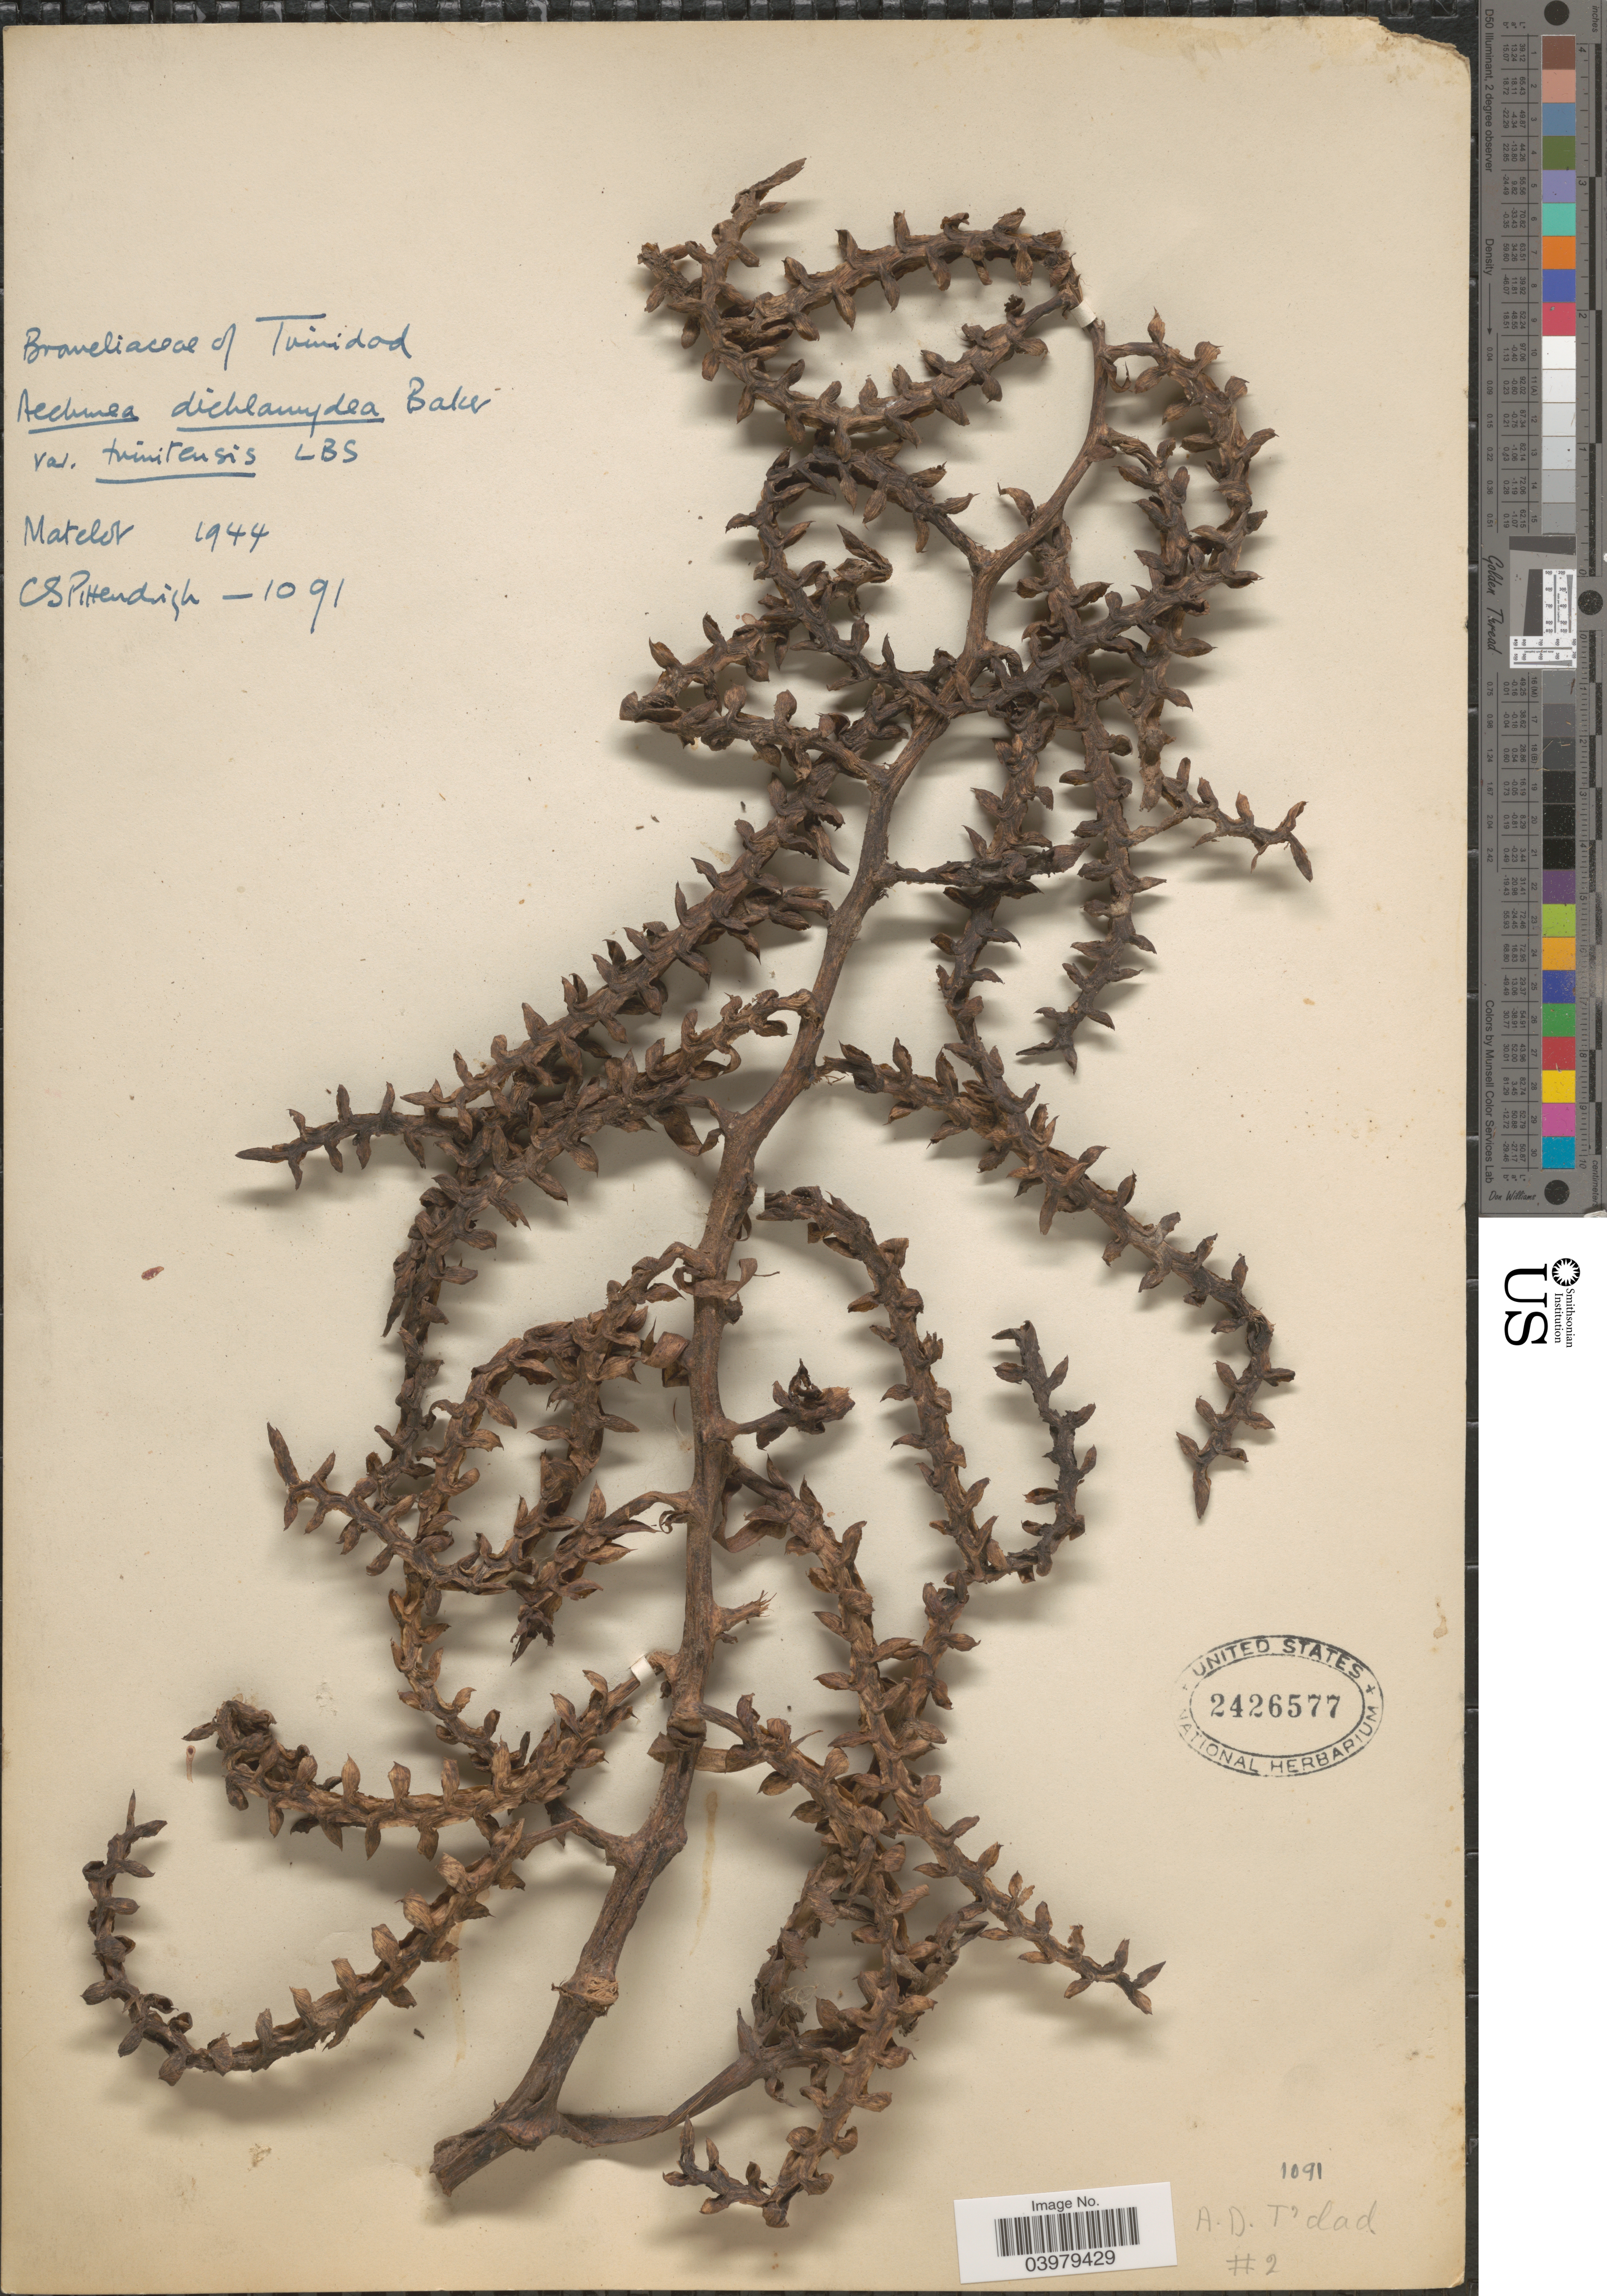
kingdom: Plantae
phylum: Tracheophyta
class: Liliopsida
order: Poales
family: Bromeliaceae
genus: Aechmea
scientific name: Aechmea dichlamydea var. trinitensis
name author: L.B. Sm.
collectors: C. Pittendrigh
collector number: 1091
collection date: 1944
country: Trinidad and Tobago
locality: Trinidad. Matelot.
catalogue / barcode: US 2426577